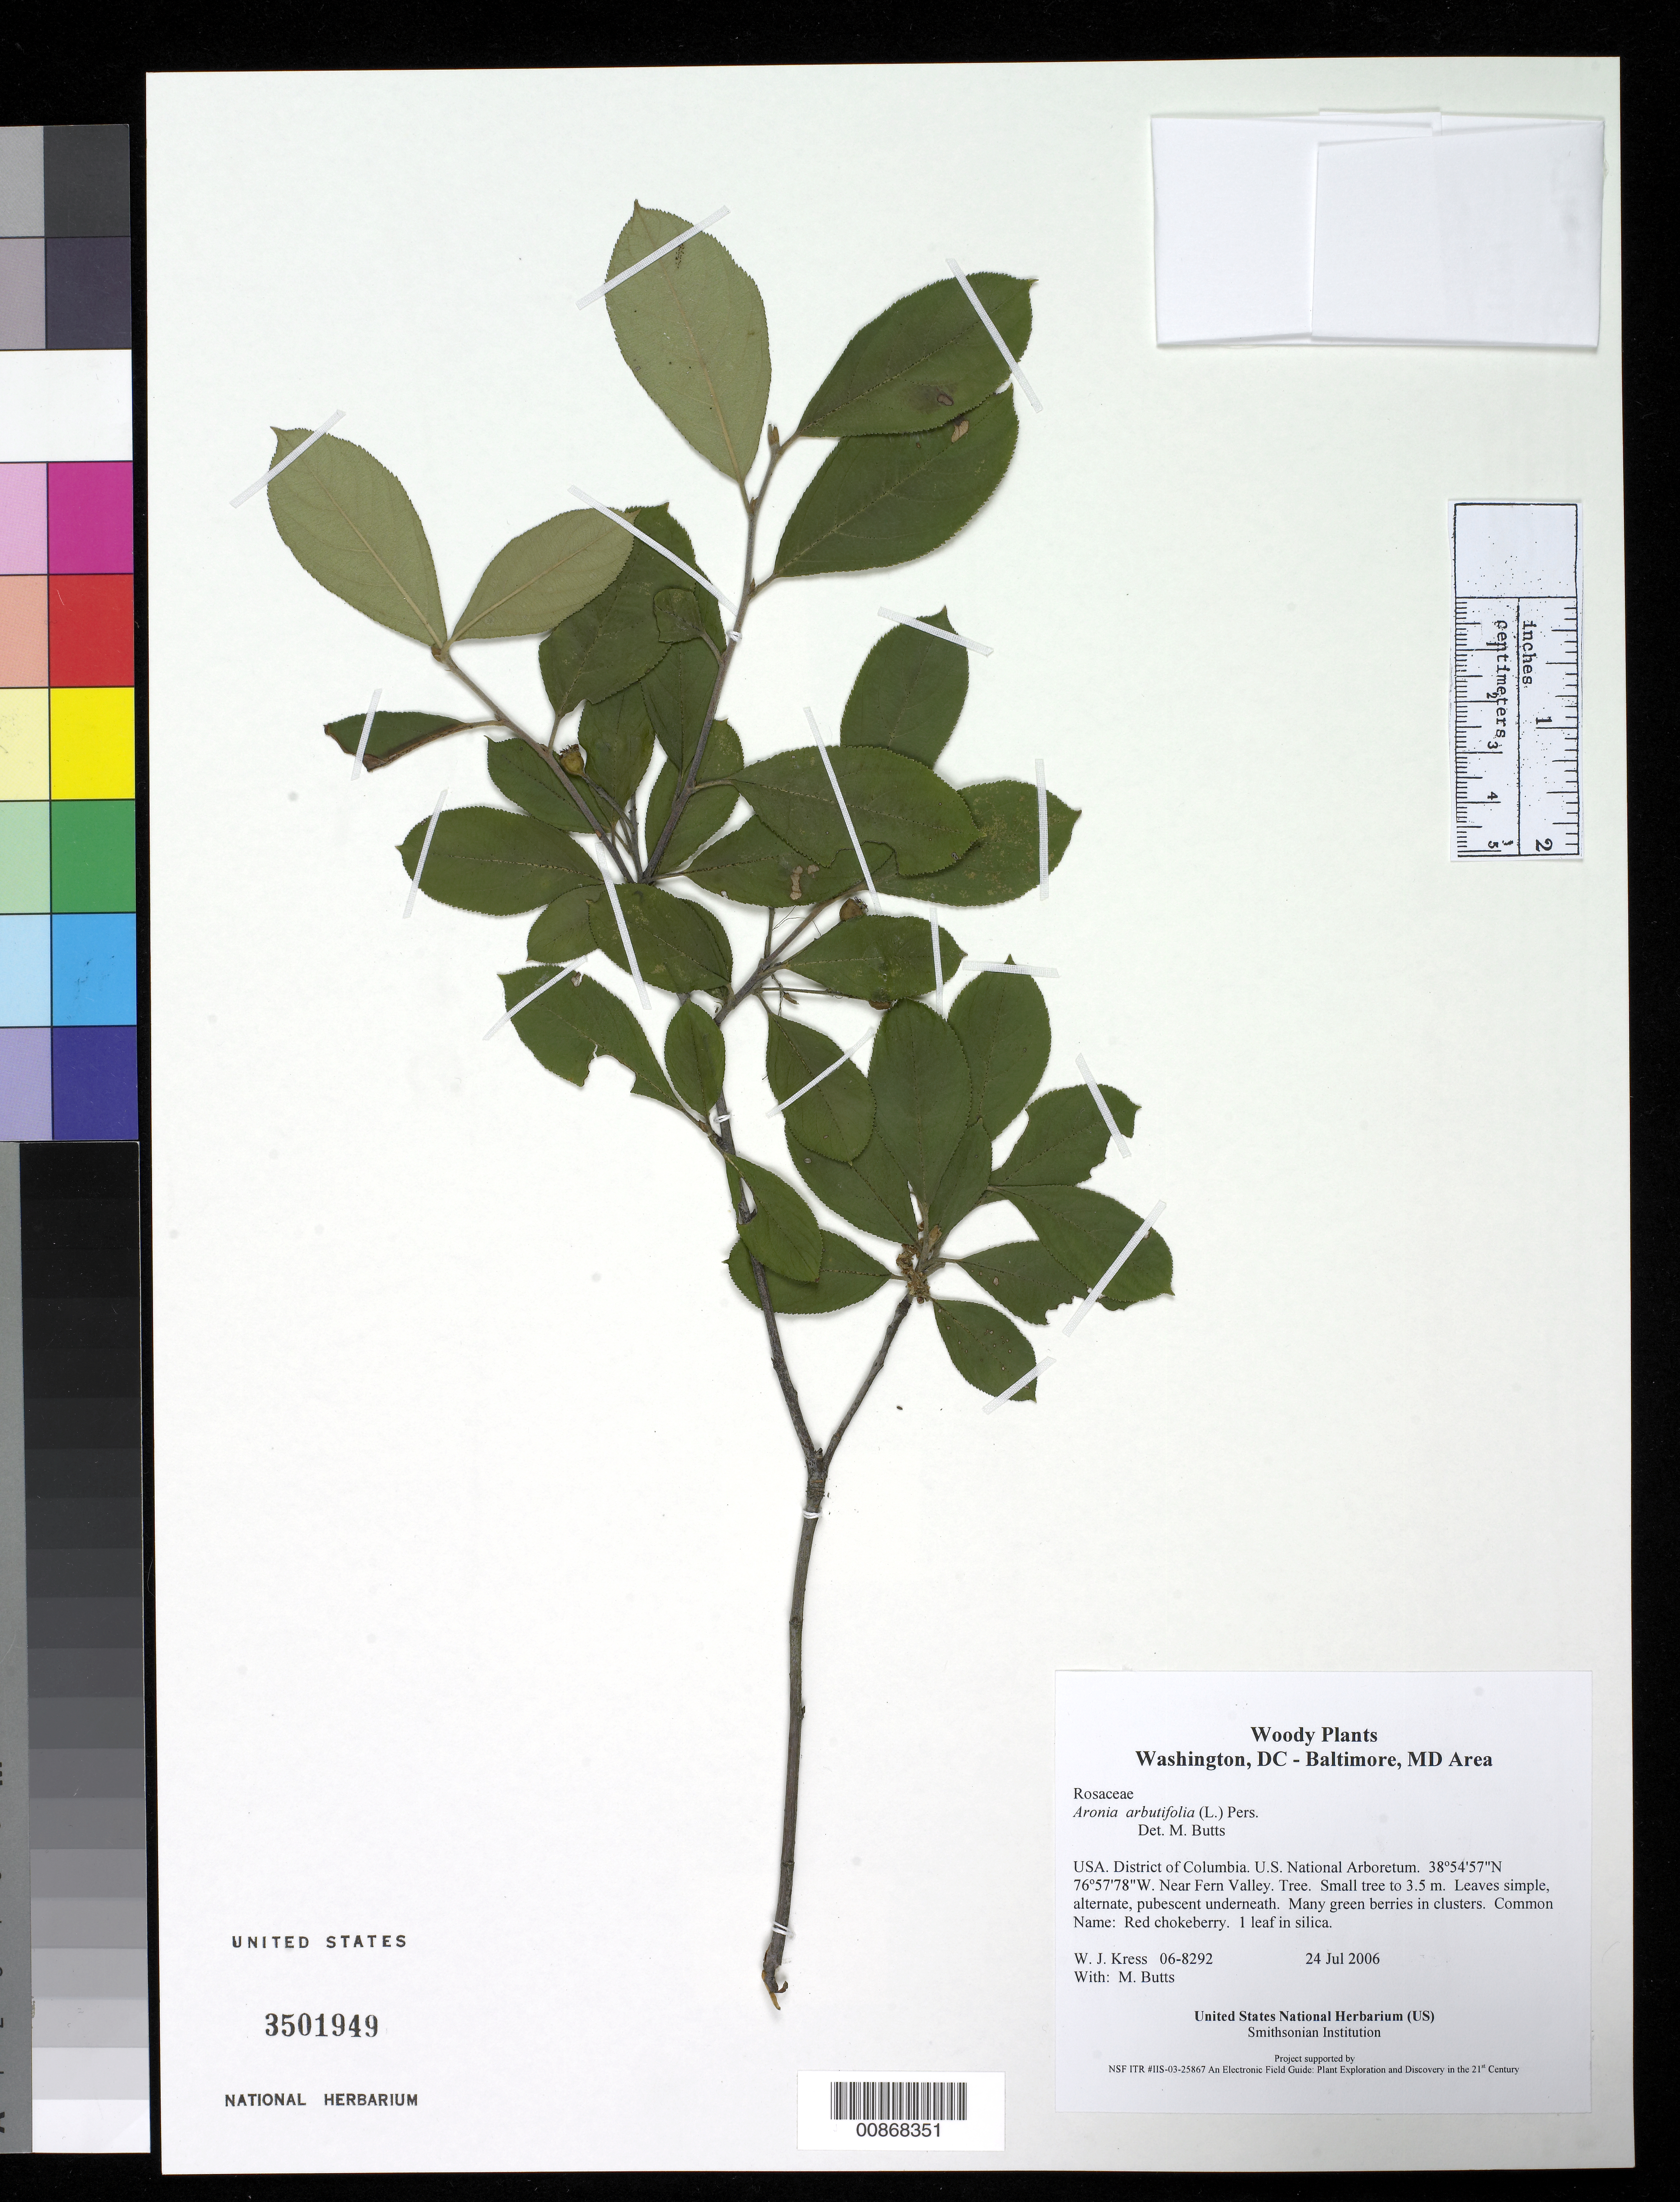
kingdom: Plantae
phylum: Tracheophyta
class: Magnoliopsida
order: Rosales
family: Rosaceae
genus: Aronia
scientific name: Aronia arbutifolia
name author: (L.) Pers.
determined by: Butts, M. B.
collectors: W. J. Kress & M. B. Butts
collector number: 06-8292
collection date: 2006-07-24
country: United States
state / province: District of Columbia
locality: U.S. National Arboretum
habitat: Near Fern Valley.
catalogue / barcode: US 3501949